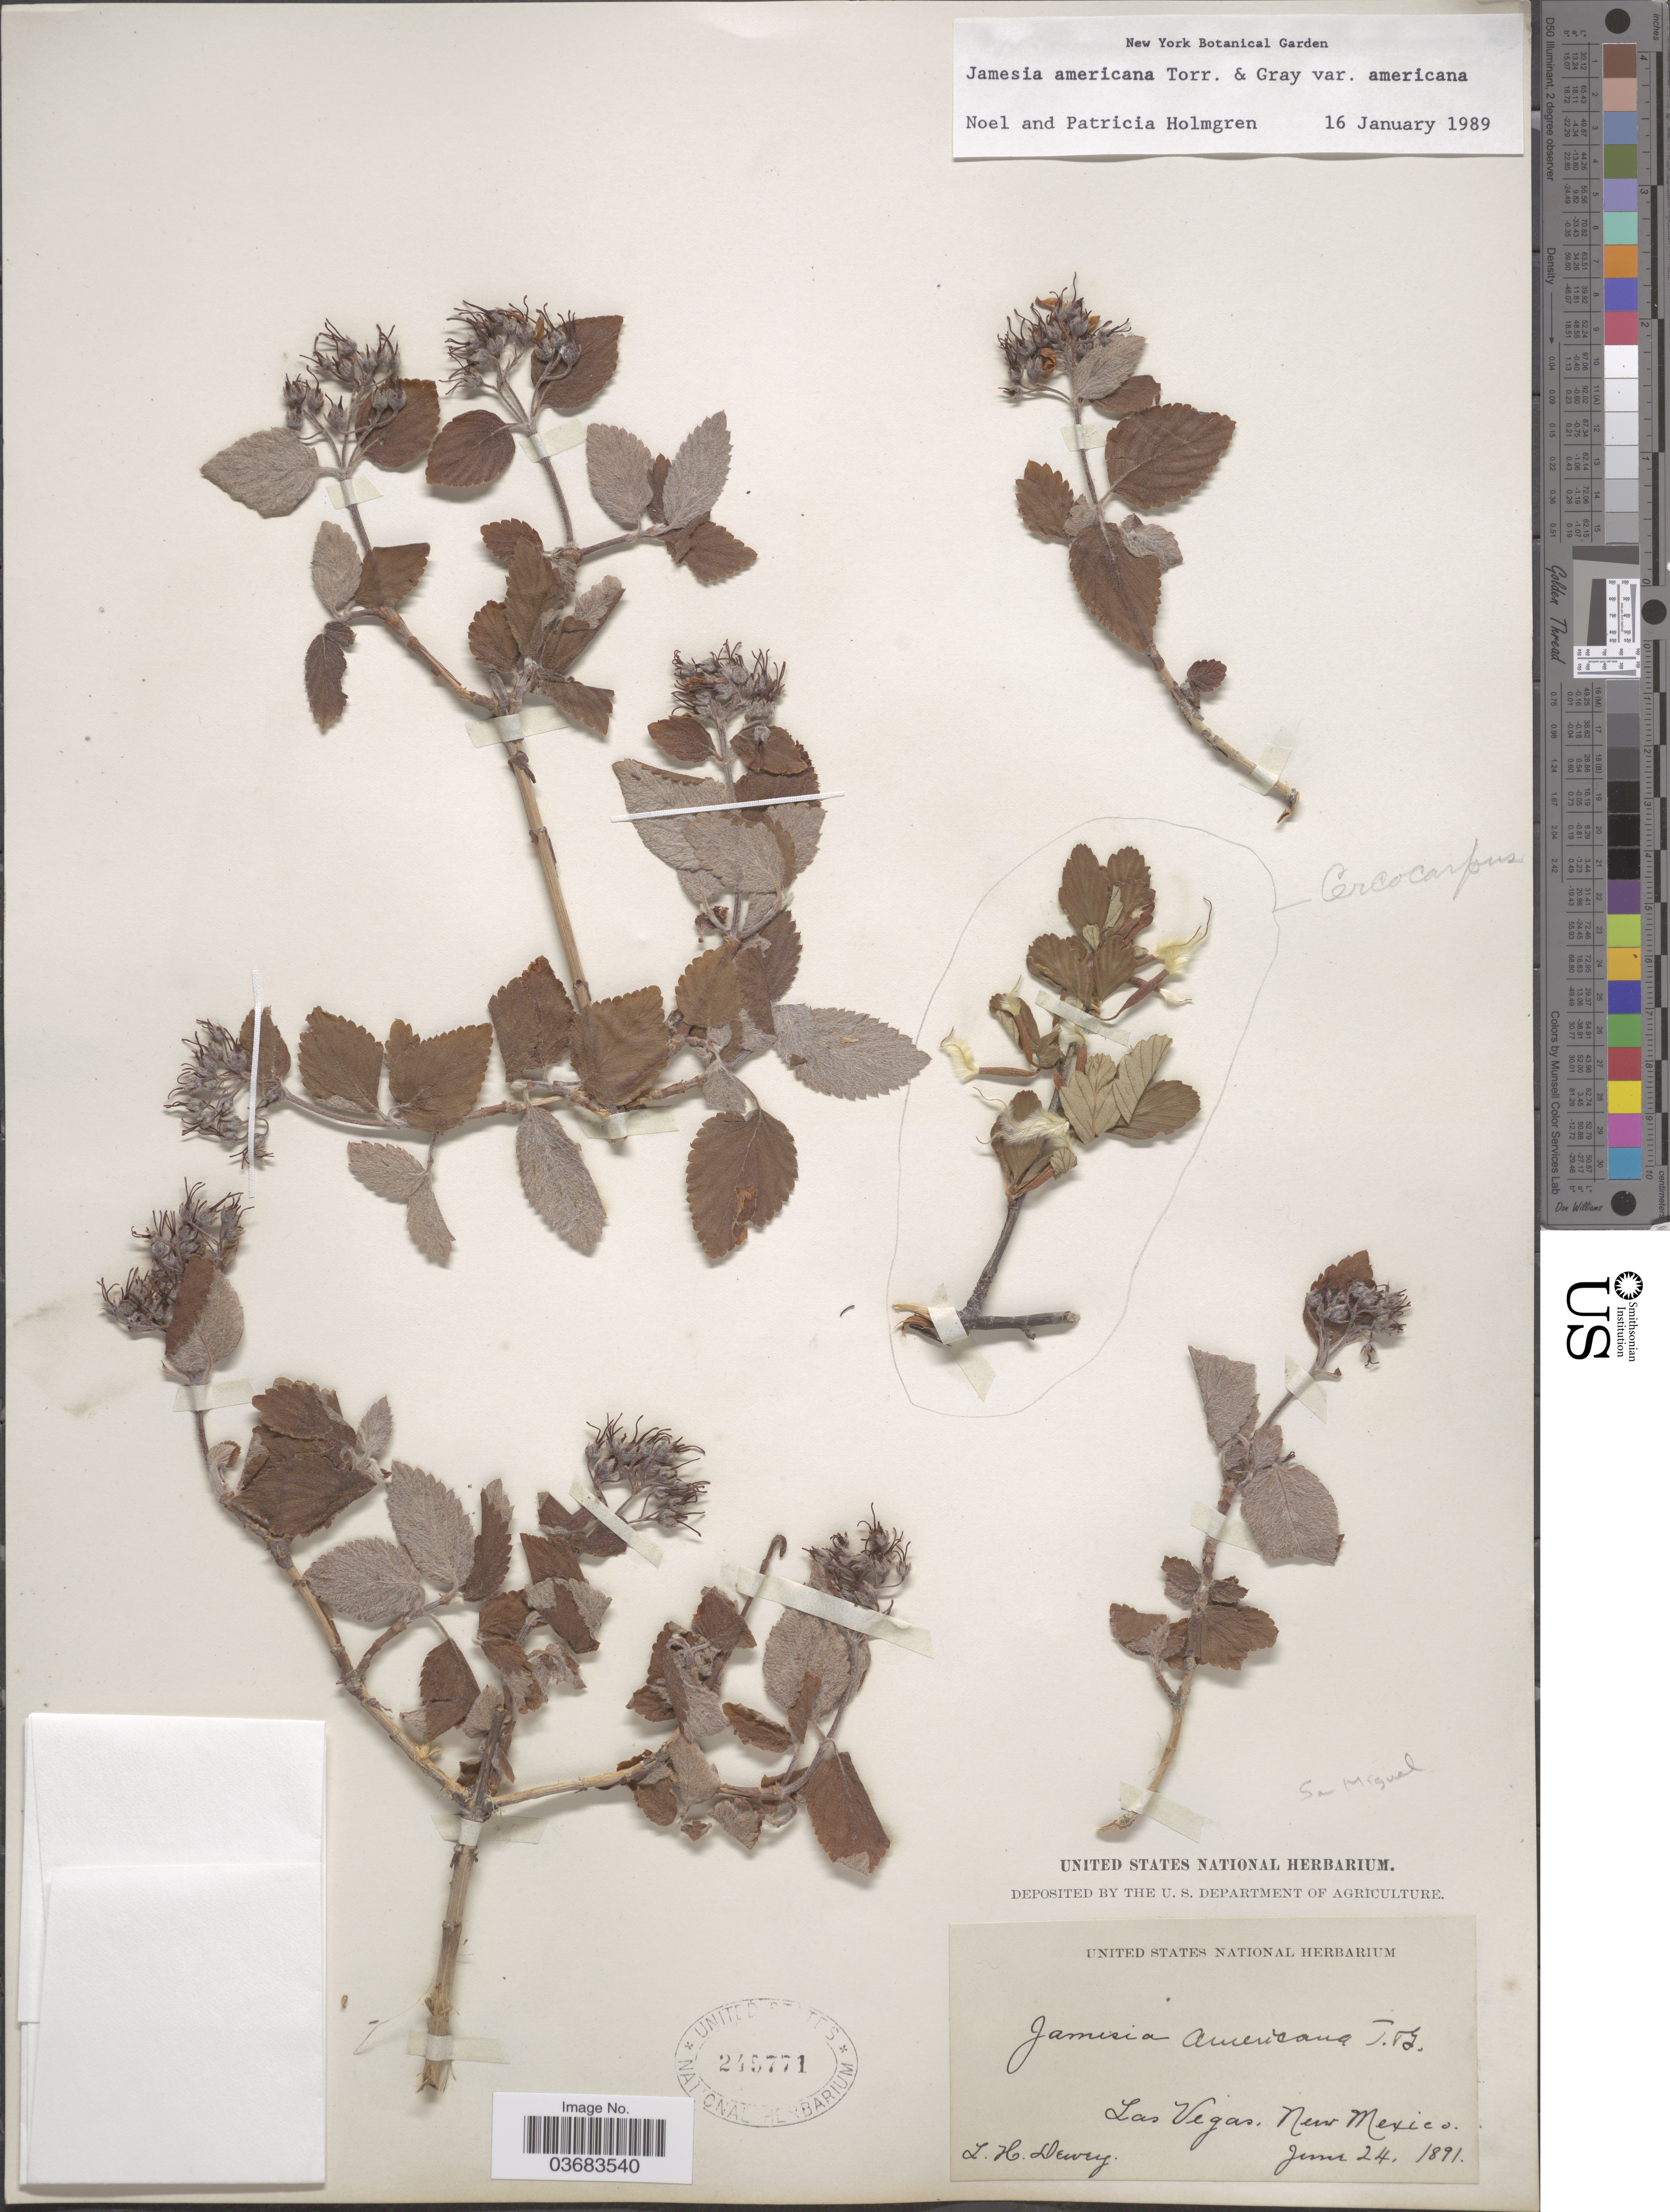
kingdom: Plantae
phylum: Tracheophyta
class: Magnoliopsida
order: Cornales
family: Hydrangeaceae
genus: Edwinia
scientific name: Edwinia americana var. americana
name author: (Torr. & A. Gray) A. Heller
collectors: L. H. Dewey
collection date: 1891-06-24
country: United States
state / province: New Mexico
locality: San Miguel. Las Vegas.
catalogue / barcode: US 245771